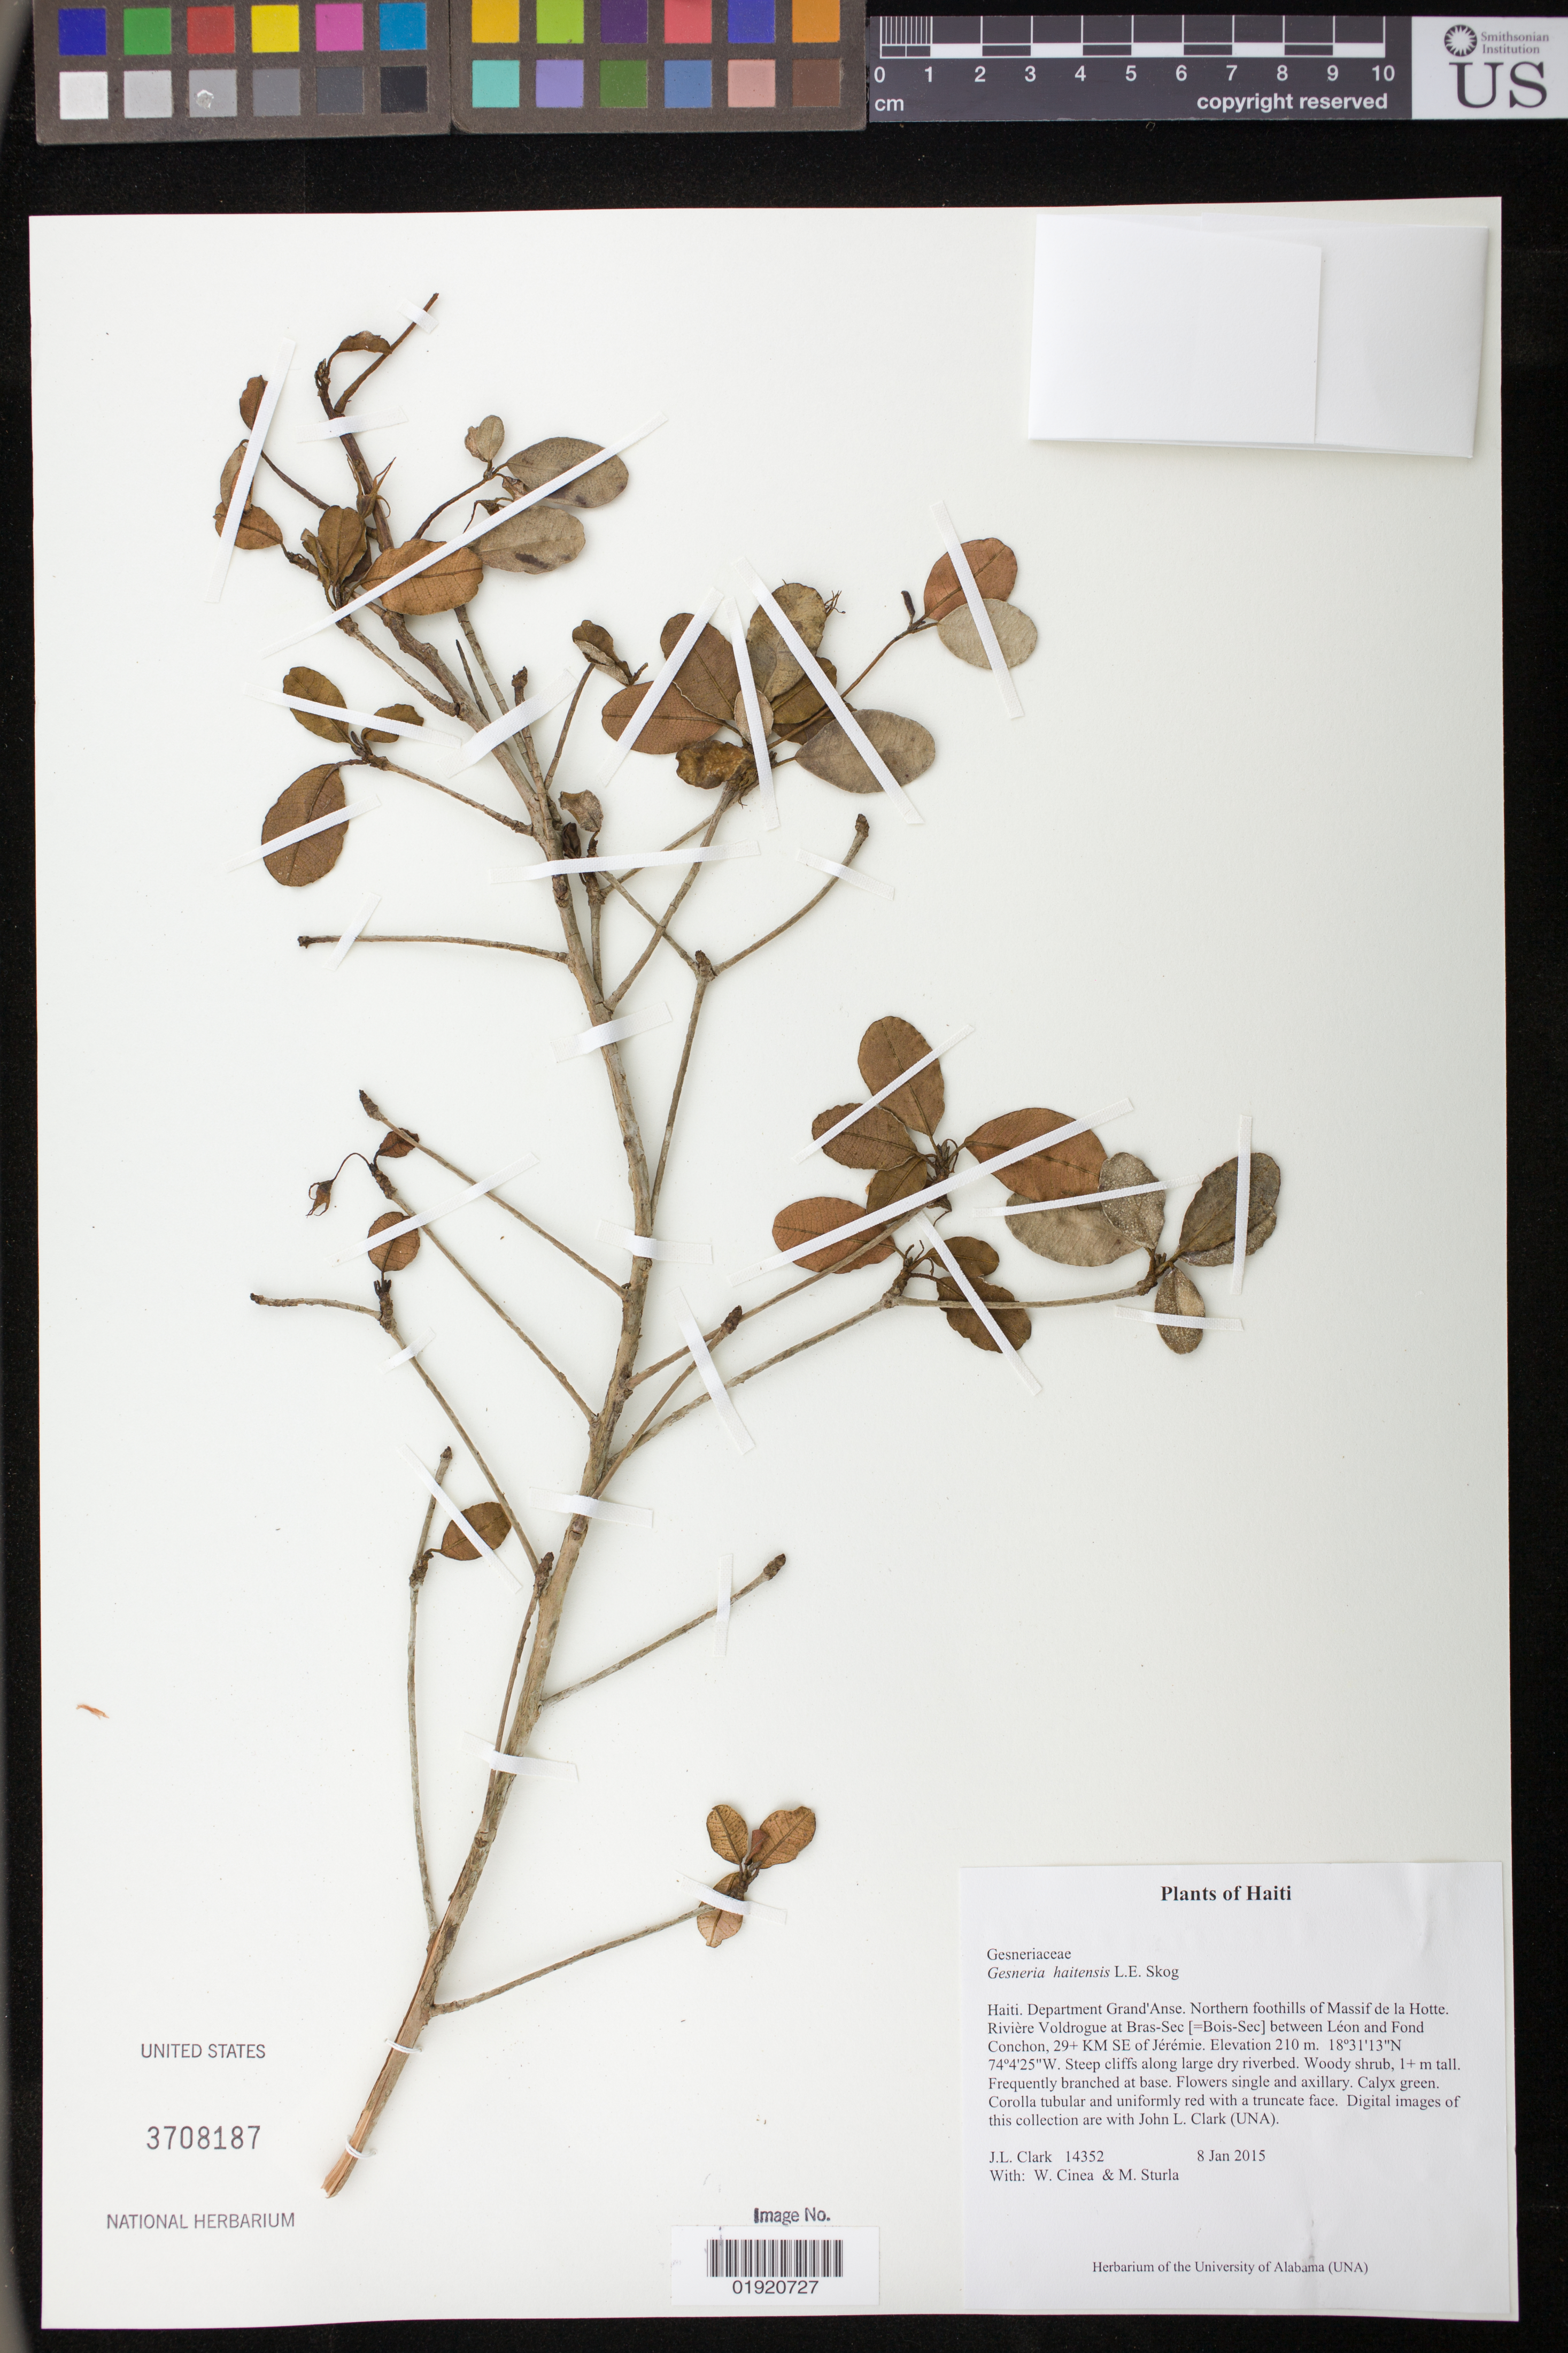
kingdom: Plantae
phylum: Tracheophyta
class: Magnoliopsida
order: Lamiales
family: Gesneriaceae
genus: Gesneria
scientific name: Gesneria haitiensis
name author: L.E. Skog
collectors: J. L. Clark, W. Cinea & M. Sturla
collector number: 14352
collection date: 2015-01-08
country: Haiti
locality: Haiti. Department Grand'Anse. Northern foothills of Massif de la Hotte. Riviere Voldrogue at Bras-Sec [=Bois-Sec] between Leon and Fond Conchon, 29+KM SE of Jeremie.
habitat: Steep cliffs along large dry riverbed.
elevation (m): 210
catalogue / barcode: US 3708187